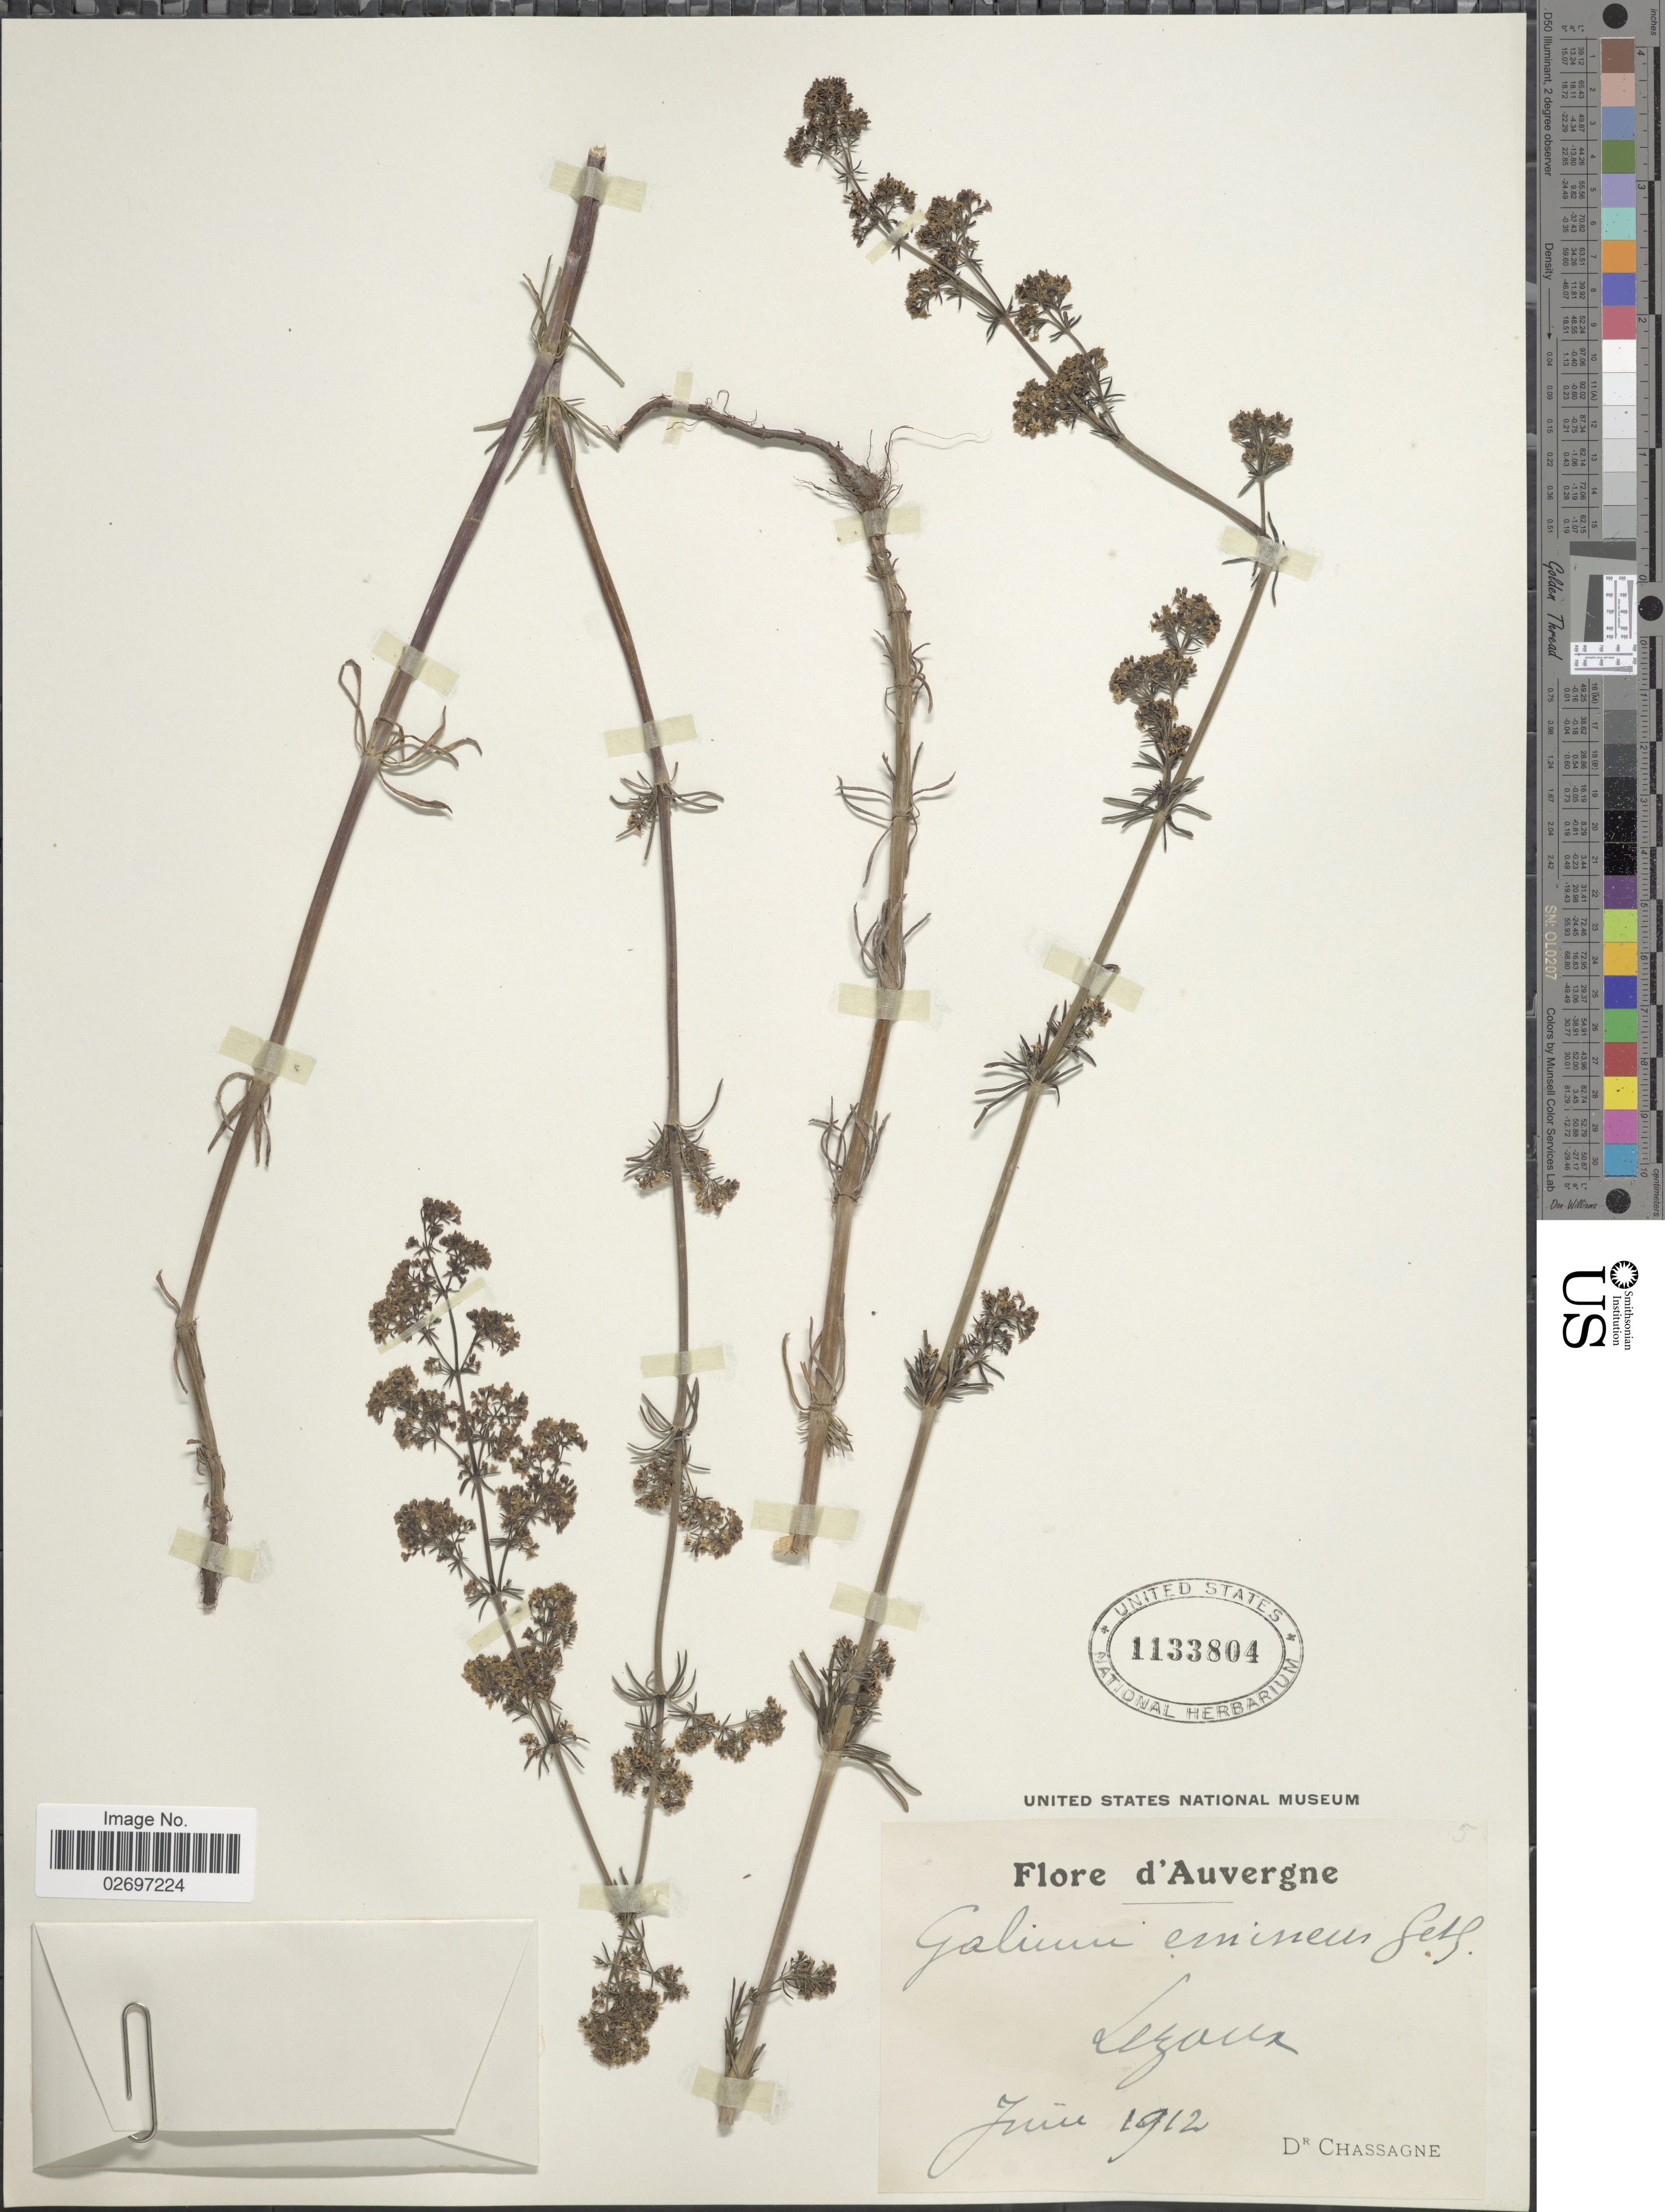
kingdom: Plantae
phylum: Tracheophyta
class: Magnoliopsida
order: Gentianales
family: Rubiaceae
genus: Galium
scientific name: Galium x eminens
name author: Gren. & Godr.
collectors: Chassagne, --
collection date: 1912-06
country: France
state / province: Auvergne-Rhône-Alpes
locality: Lezoux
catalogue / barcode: US 1133804